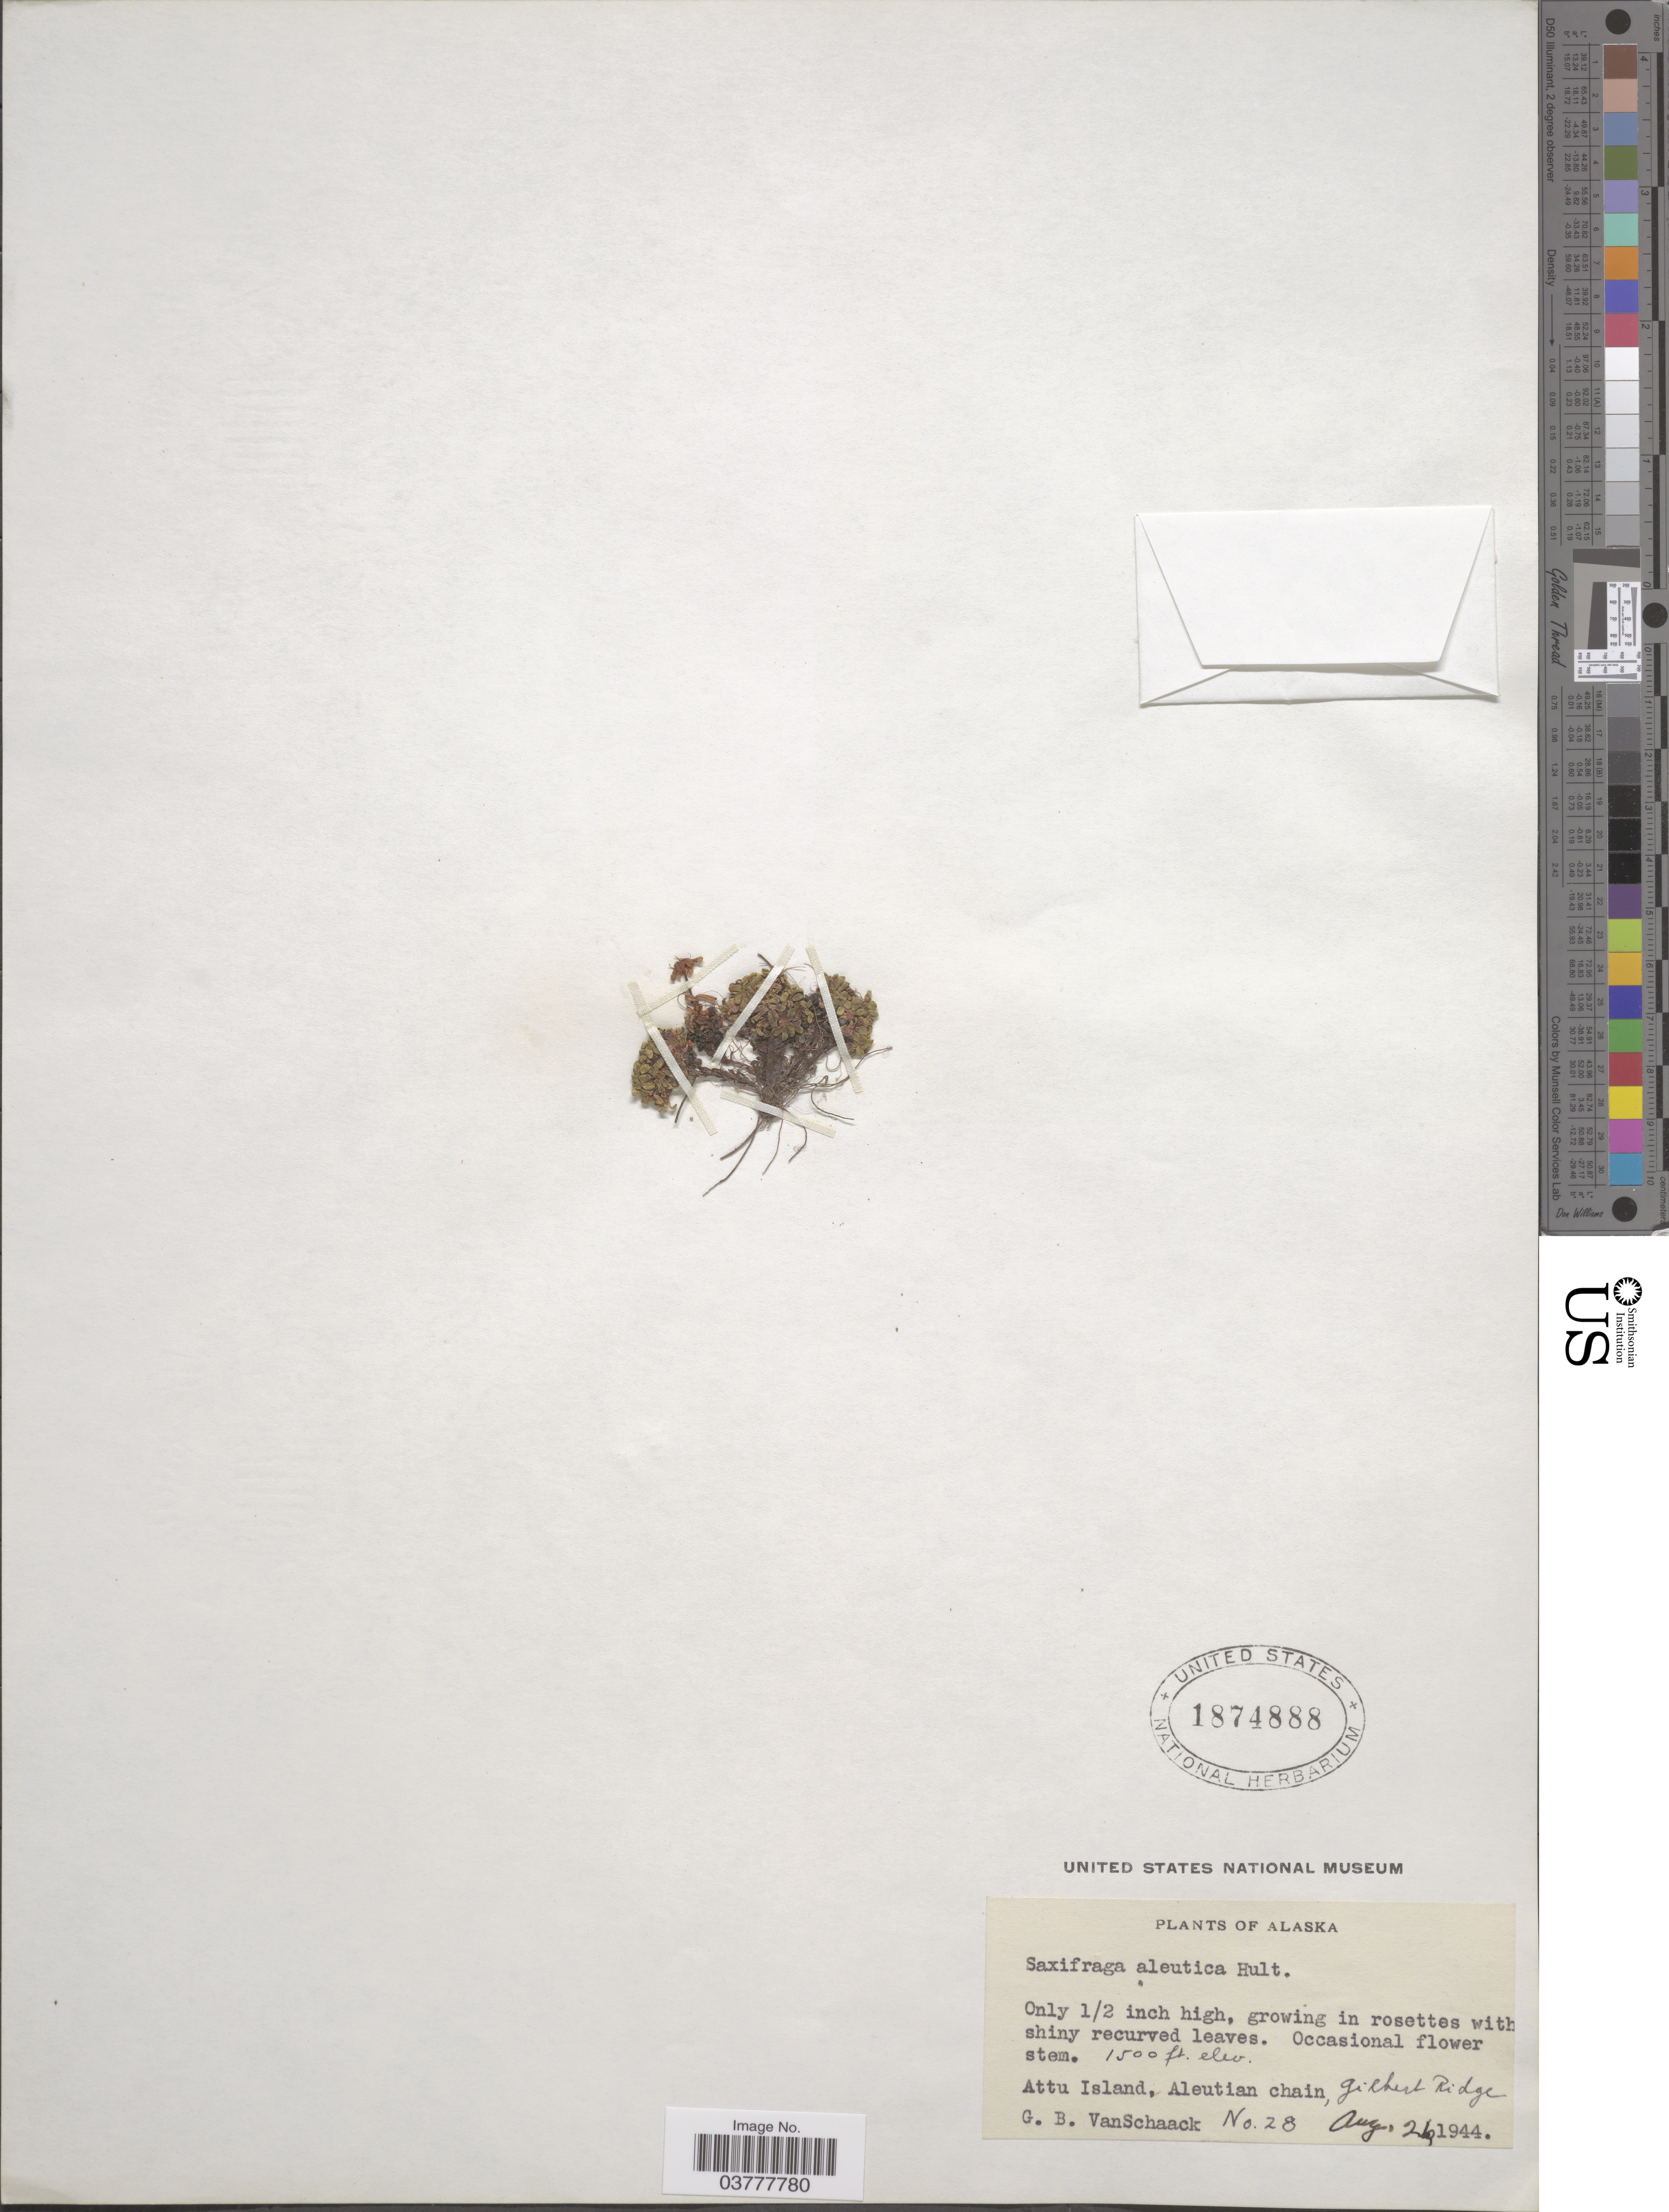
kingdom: Plantae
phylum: Tracheophyta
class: Magnoliopsida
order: Saxifragales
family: Saxifragaceae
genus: Saxifraga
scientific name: Saxifraga aleutica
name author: Hultén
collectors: G. Van Schaack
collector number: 28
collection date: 1944-08-26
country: United States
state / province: Alaska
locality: Attu Island, Aleutian chain, Gilbert Ridge.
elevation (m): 457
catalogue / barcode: US 1874888